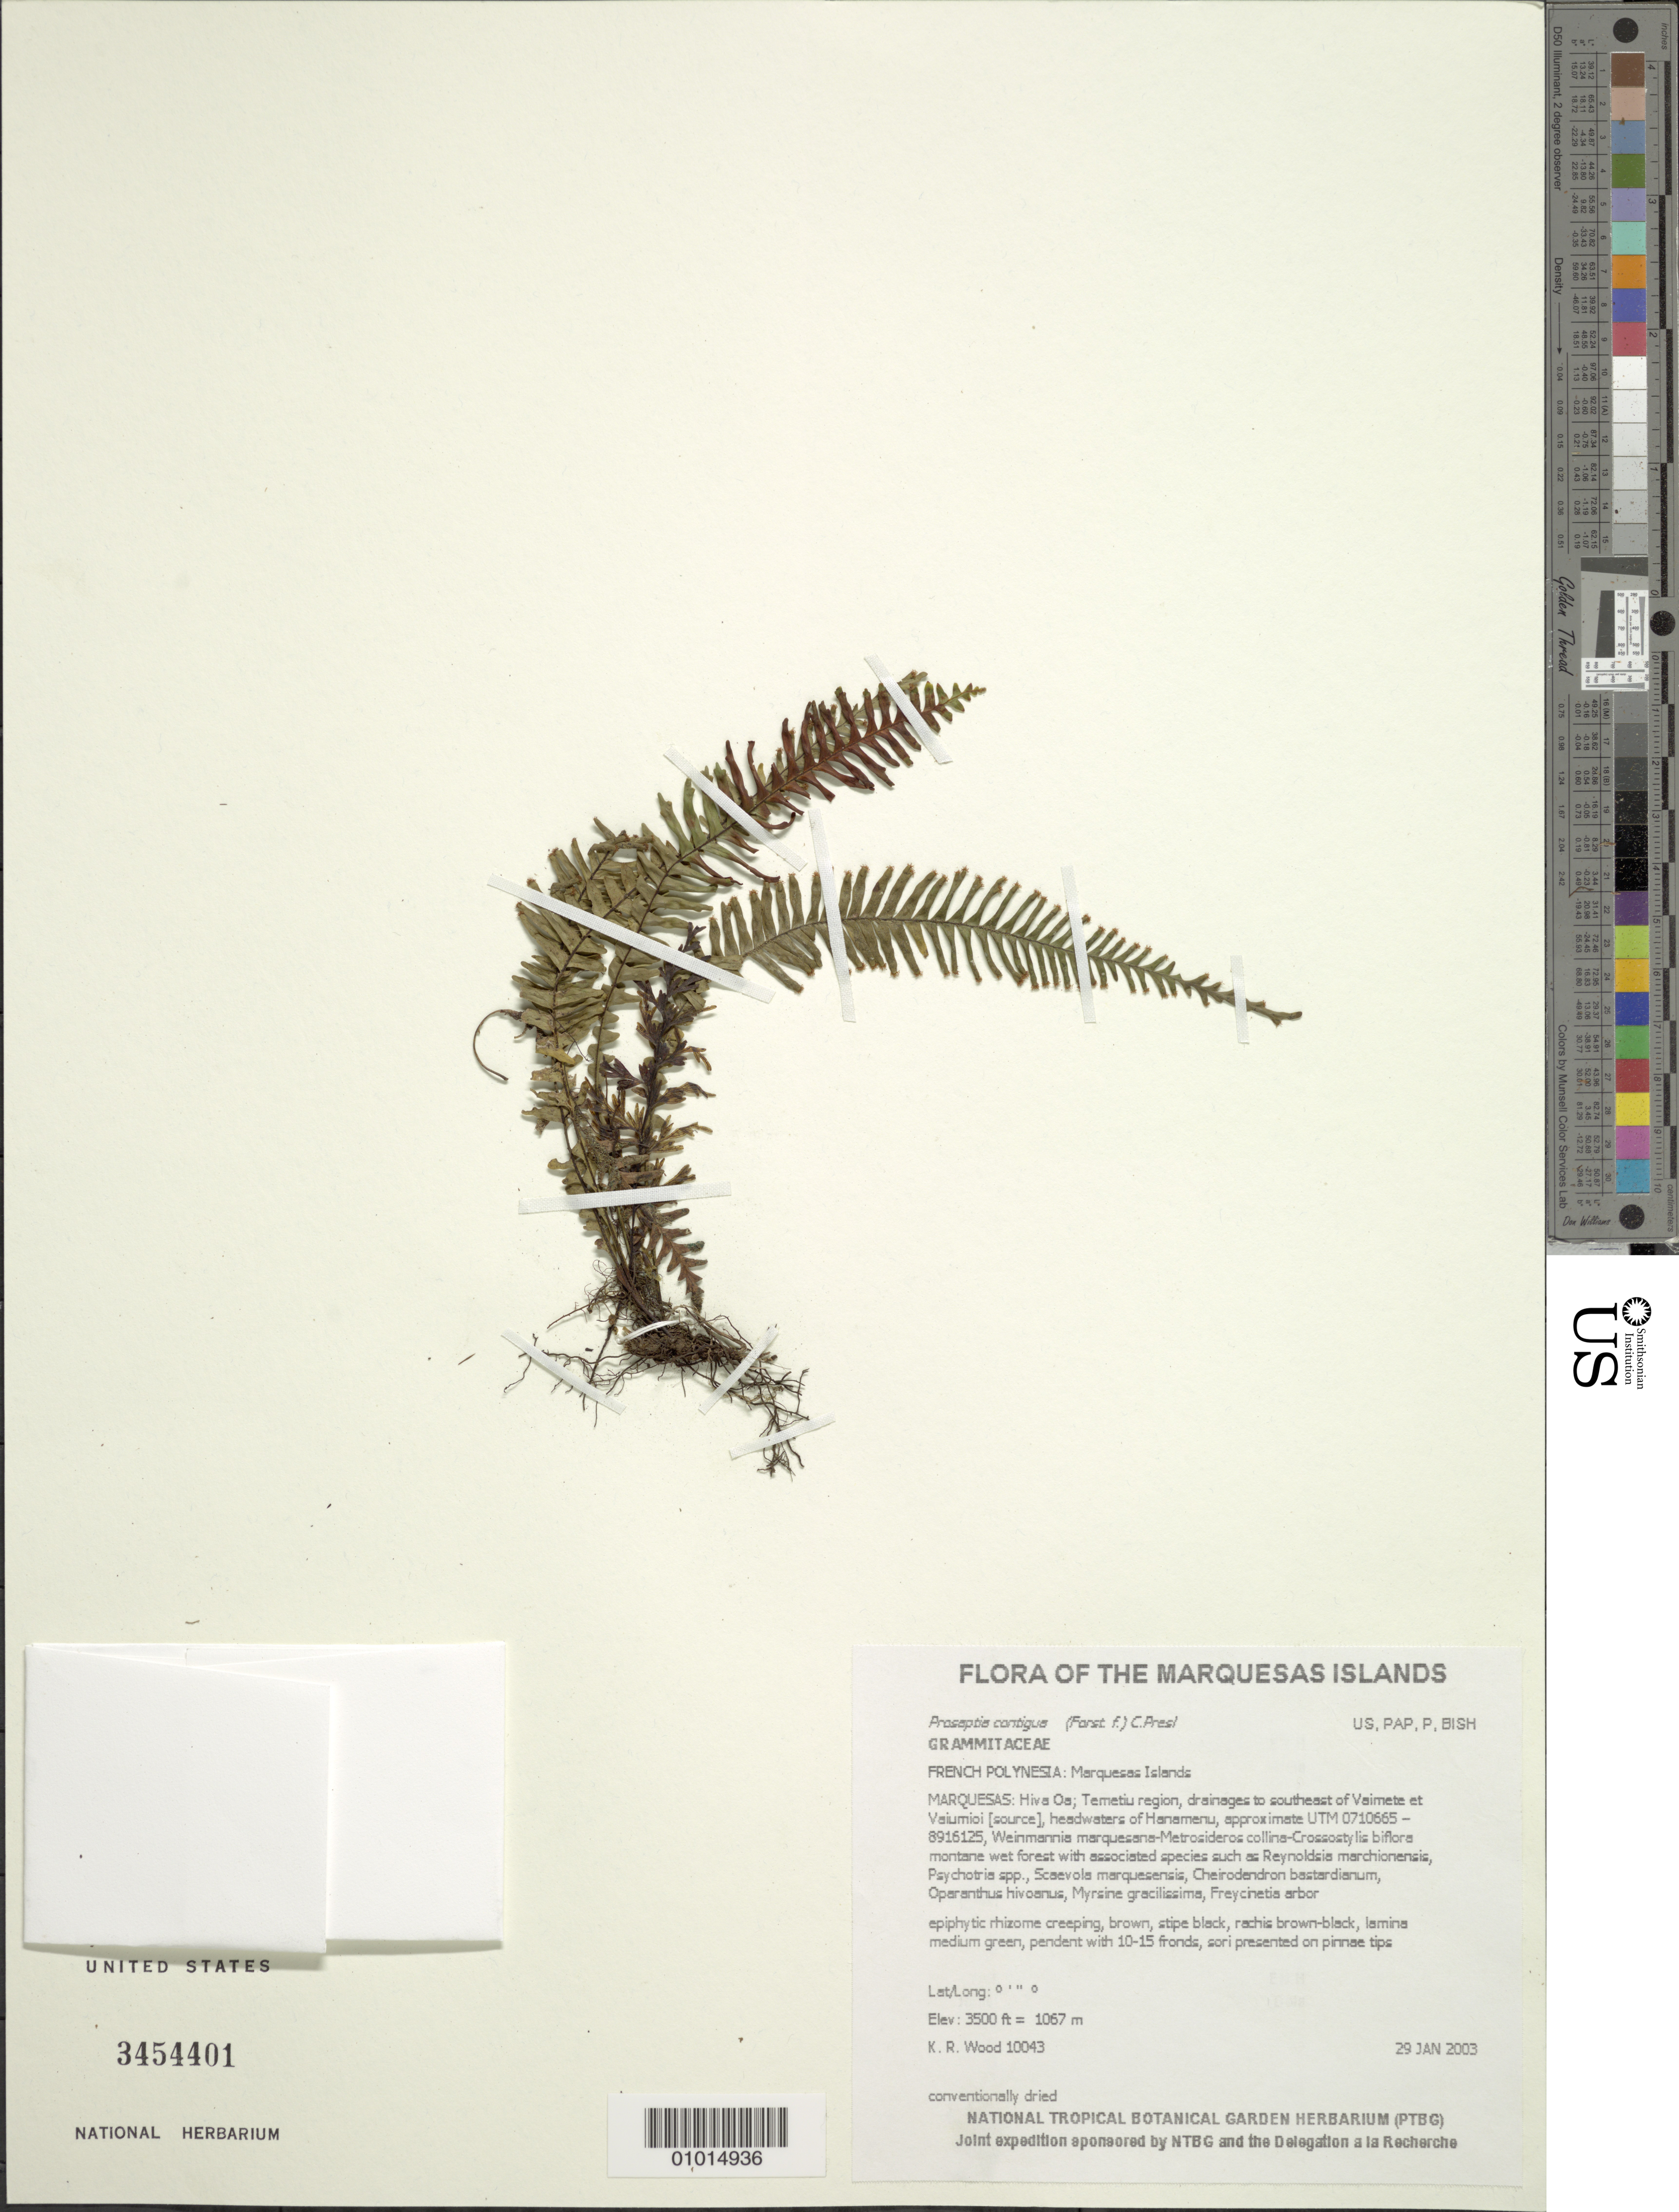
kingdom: Plantae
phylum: Tracheophyta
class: Polypodiopsida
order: Polypodiales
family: Polypodiaceae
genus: Prosaptia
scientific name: Prosaptia contigua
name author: (G. Forst.) Presl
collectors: K. R. Wood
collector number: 10043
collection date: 2003-01-29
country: French Polynesia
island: Hiva Oa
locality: Temetiu region, drainages to southeast of Vaimete et Vaiumioi [source], headwaters of Hanamenu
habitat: Weinmannia marquesana - Metrosideros collina - Crossostylis biflora montane wet forest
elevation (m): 1067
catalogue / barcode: US 3454401